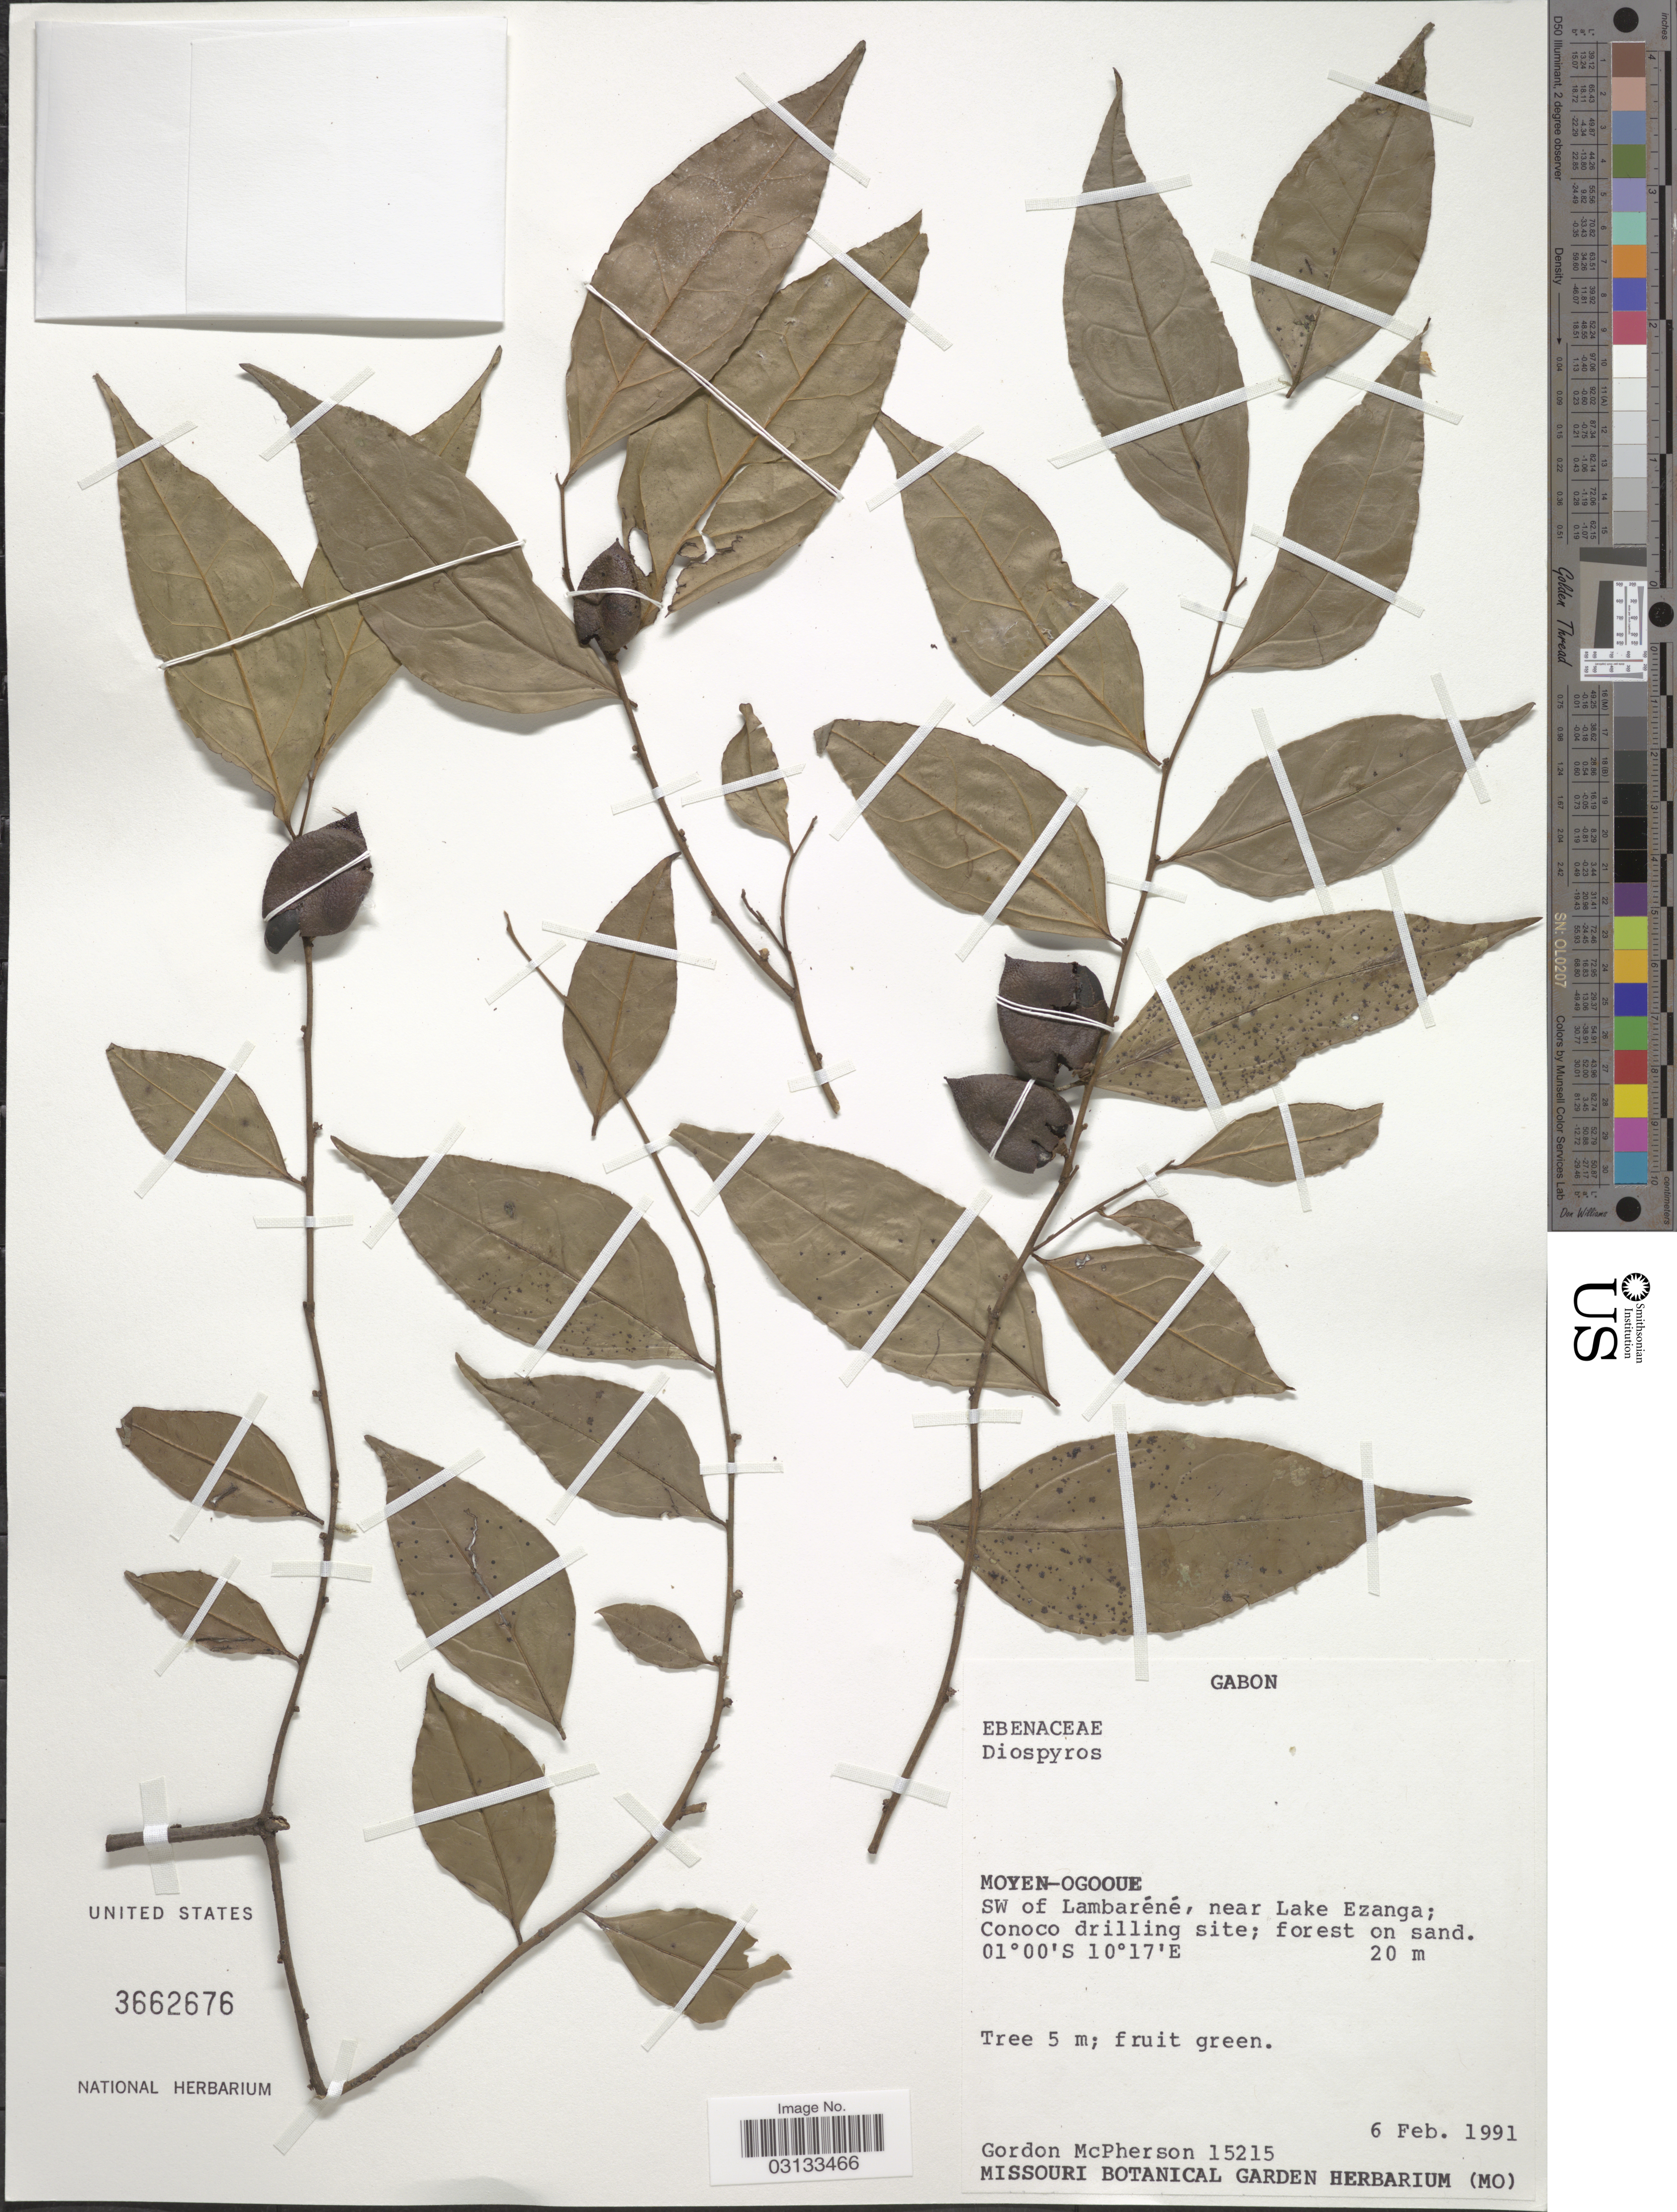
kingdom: Plantae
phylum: Tracheophyta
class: Magnoliopsida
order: Ericales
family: Ebenaceae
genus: Diospyros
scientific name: Diospyros sp.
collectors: G. D. McPherson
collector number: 15215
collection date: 1991-02-06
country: Gabon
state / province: Moyen-Ogooue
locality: SW of Lambaréné, near Lake Ezanga; Conoco drilling site.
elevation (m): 20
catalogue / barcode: US 3662676